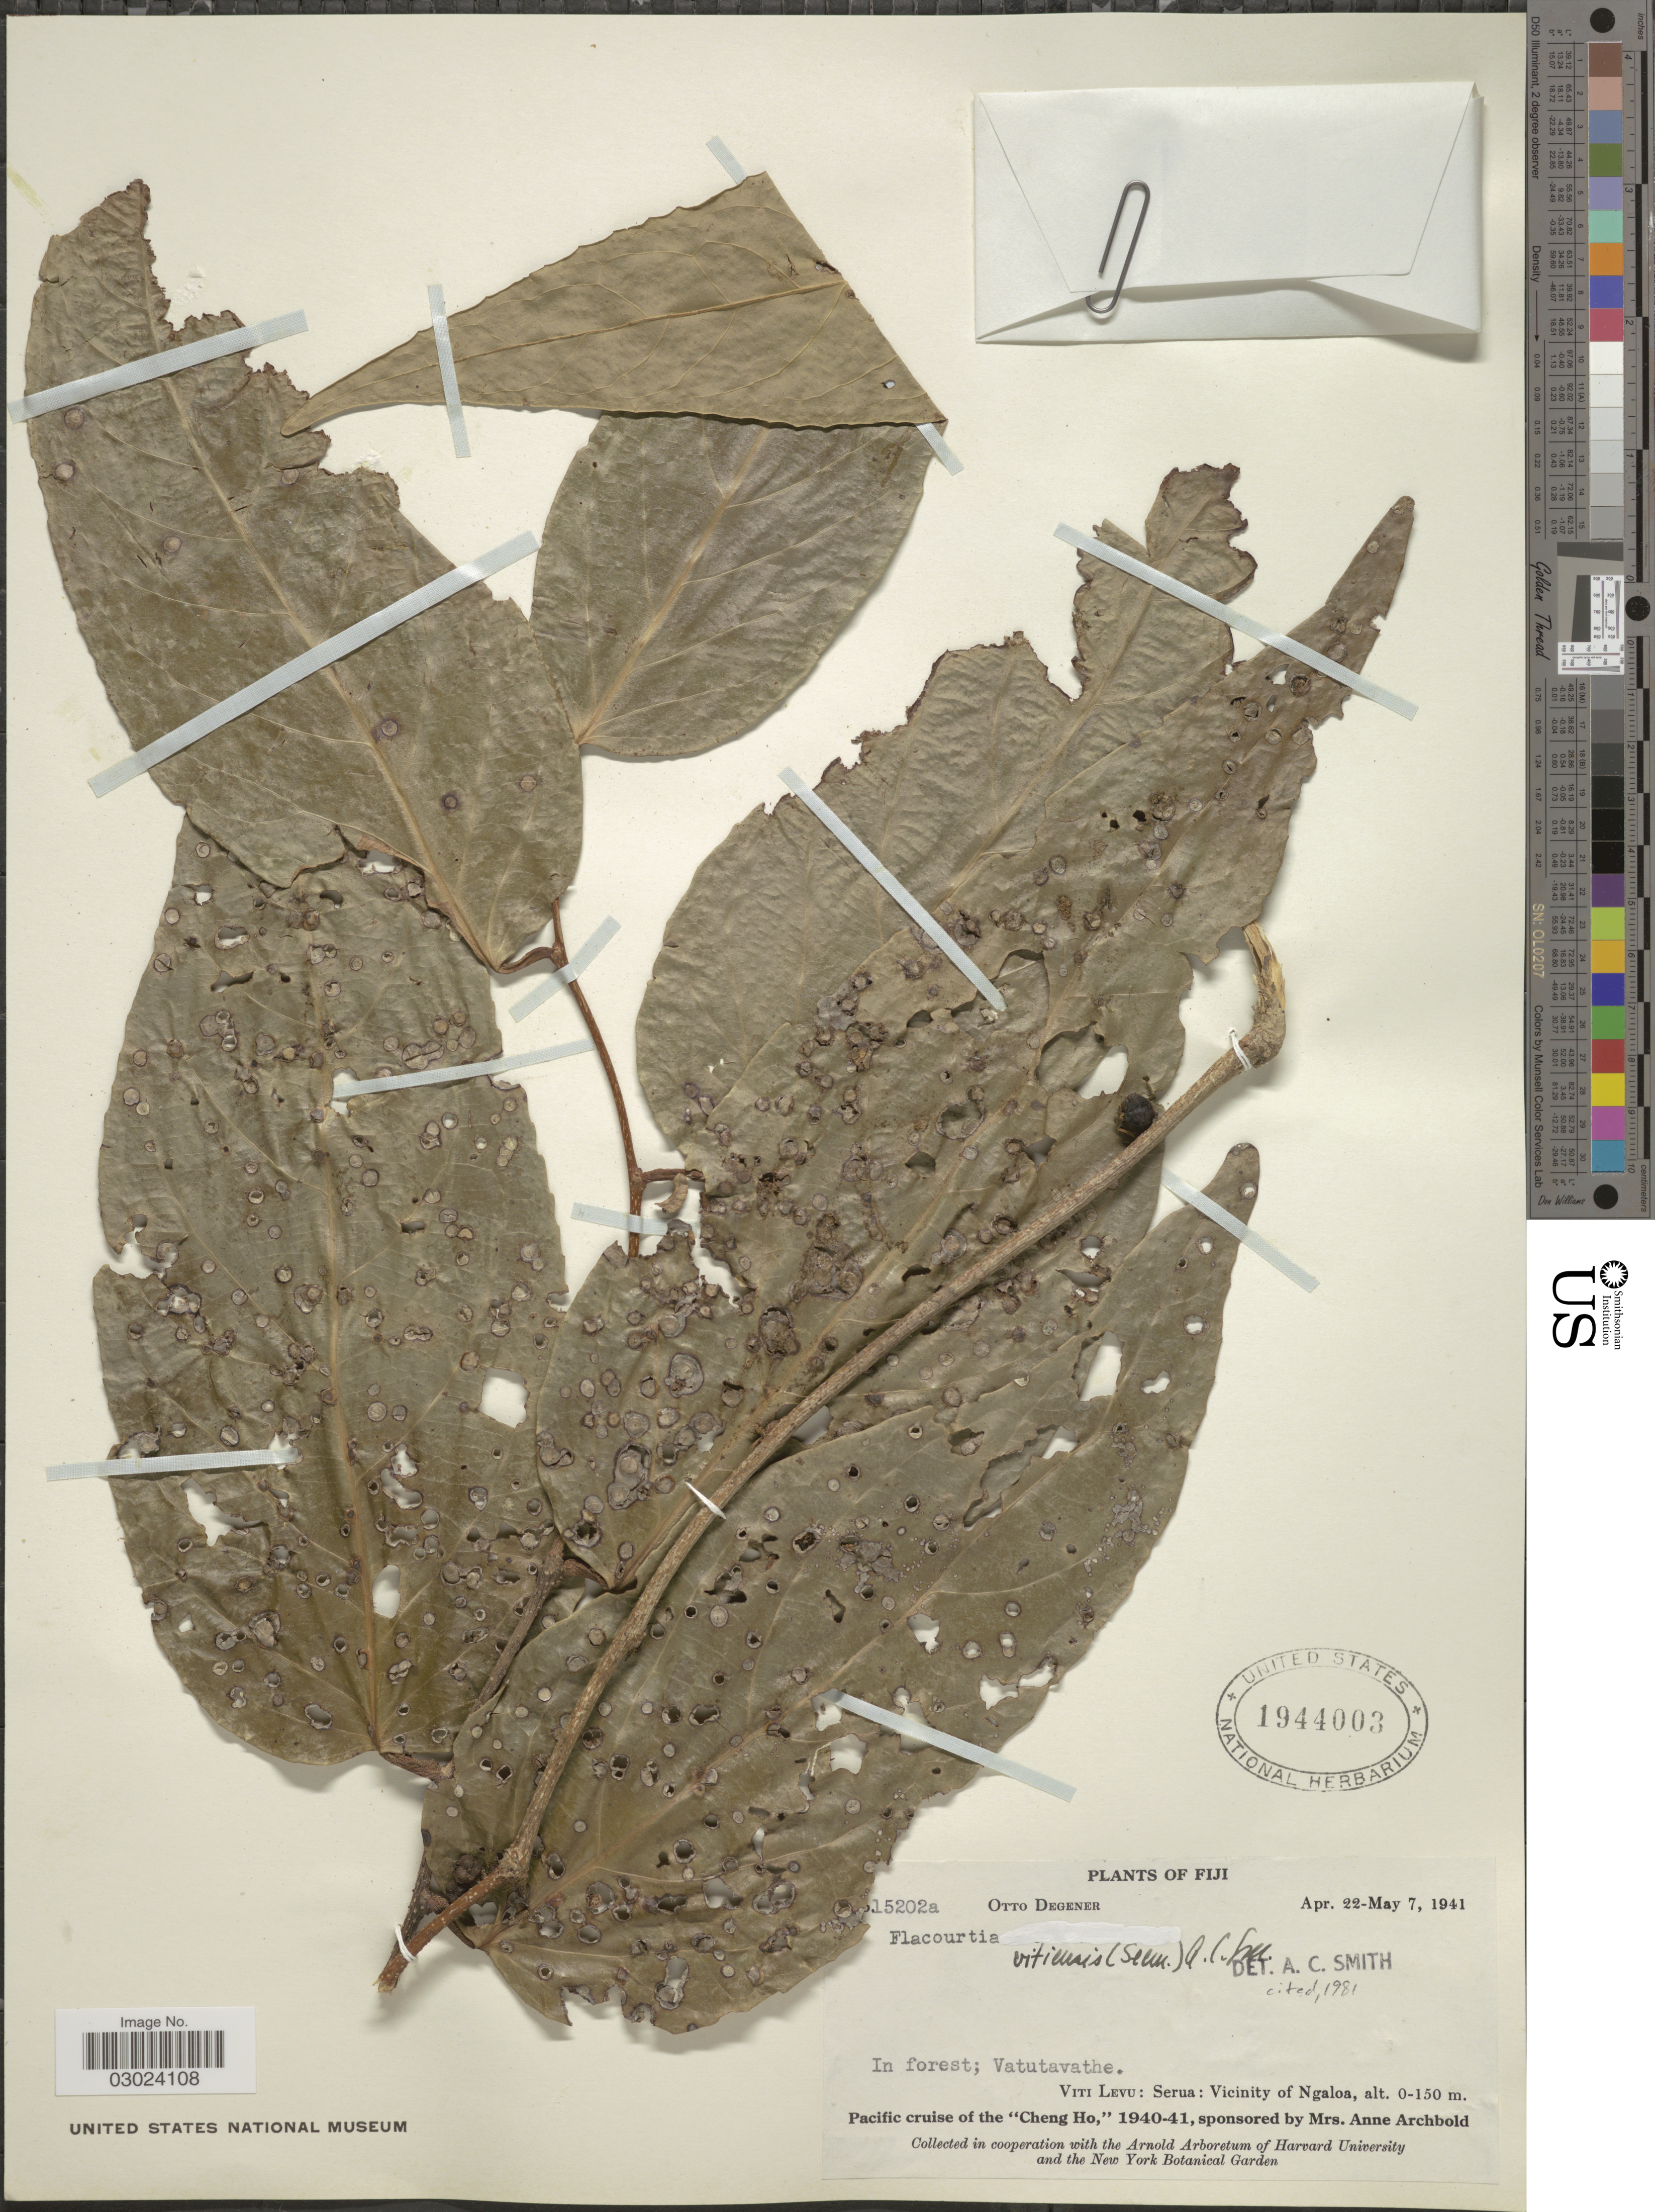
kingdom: Plantae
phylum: Tracheophyta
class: Magnoliopsida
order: Malpighiales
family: Salicaceae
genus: Flacourtia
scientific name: Flacourtia vitiensis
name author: (Seem.) A.C. Sm.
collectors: O. Degener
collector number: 15202a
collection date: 1941-04-22/1941-05-07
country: Fiji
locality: Viti Levu: Serua: Vicinity of Ngaloa.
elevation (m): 0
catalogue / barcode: US 1944003